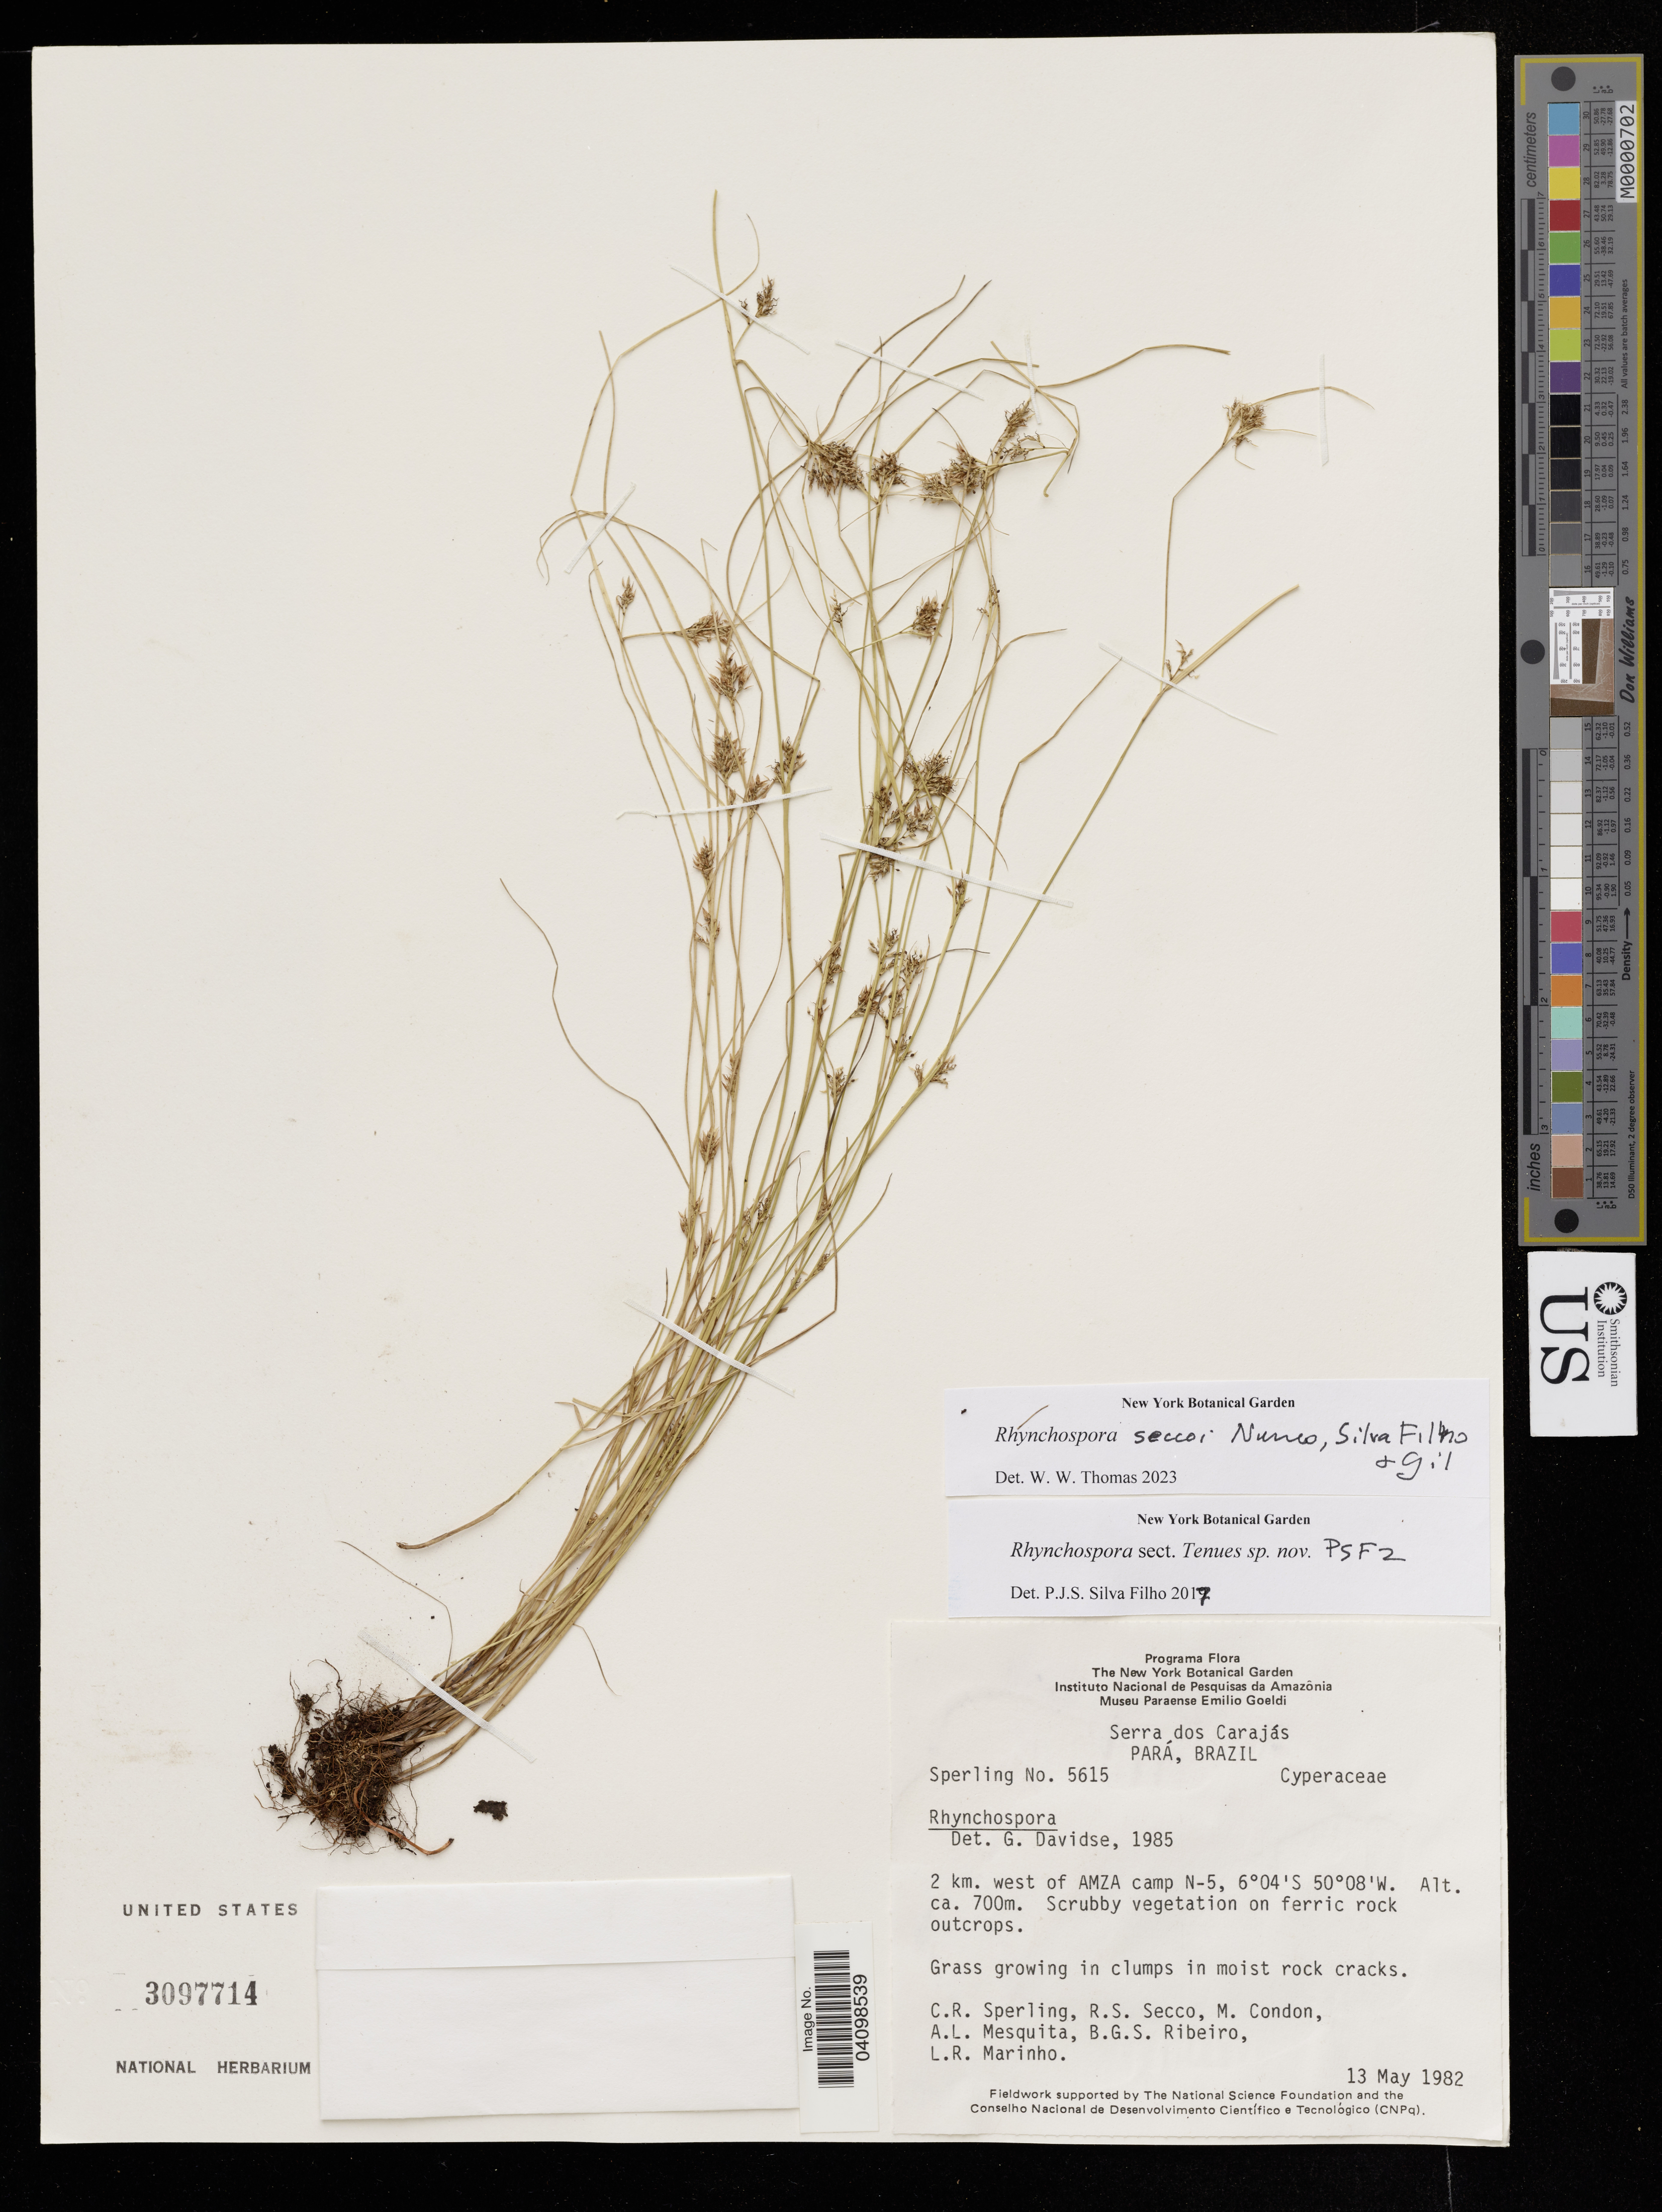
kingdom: Plantae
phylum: Tracheophyta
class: Liliopsida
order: Poales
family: Cyperaceae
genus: Rhynchospora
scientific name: Rhynchospora sp.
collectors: C. R. Sperling, R. Secco, M. Condon & A. L. Mesquita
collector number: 5615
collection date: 1982-05-13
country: Brazil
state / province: Pará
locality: Serra dos Carajás. 2 km. west of AMZA camp N-5.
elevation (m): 700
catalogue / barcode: US 3094414